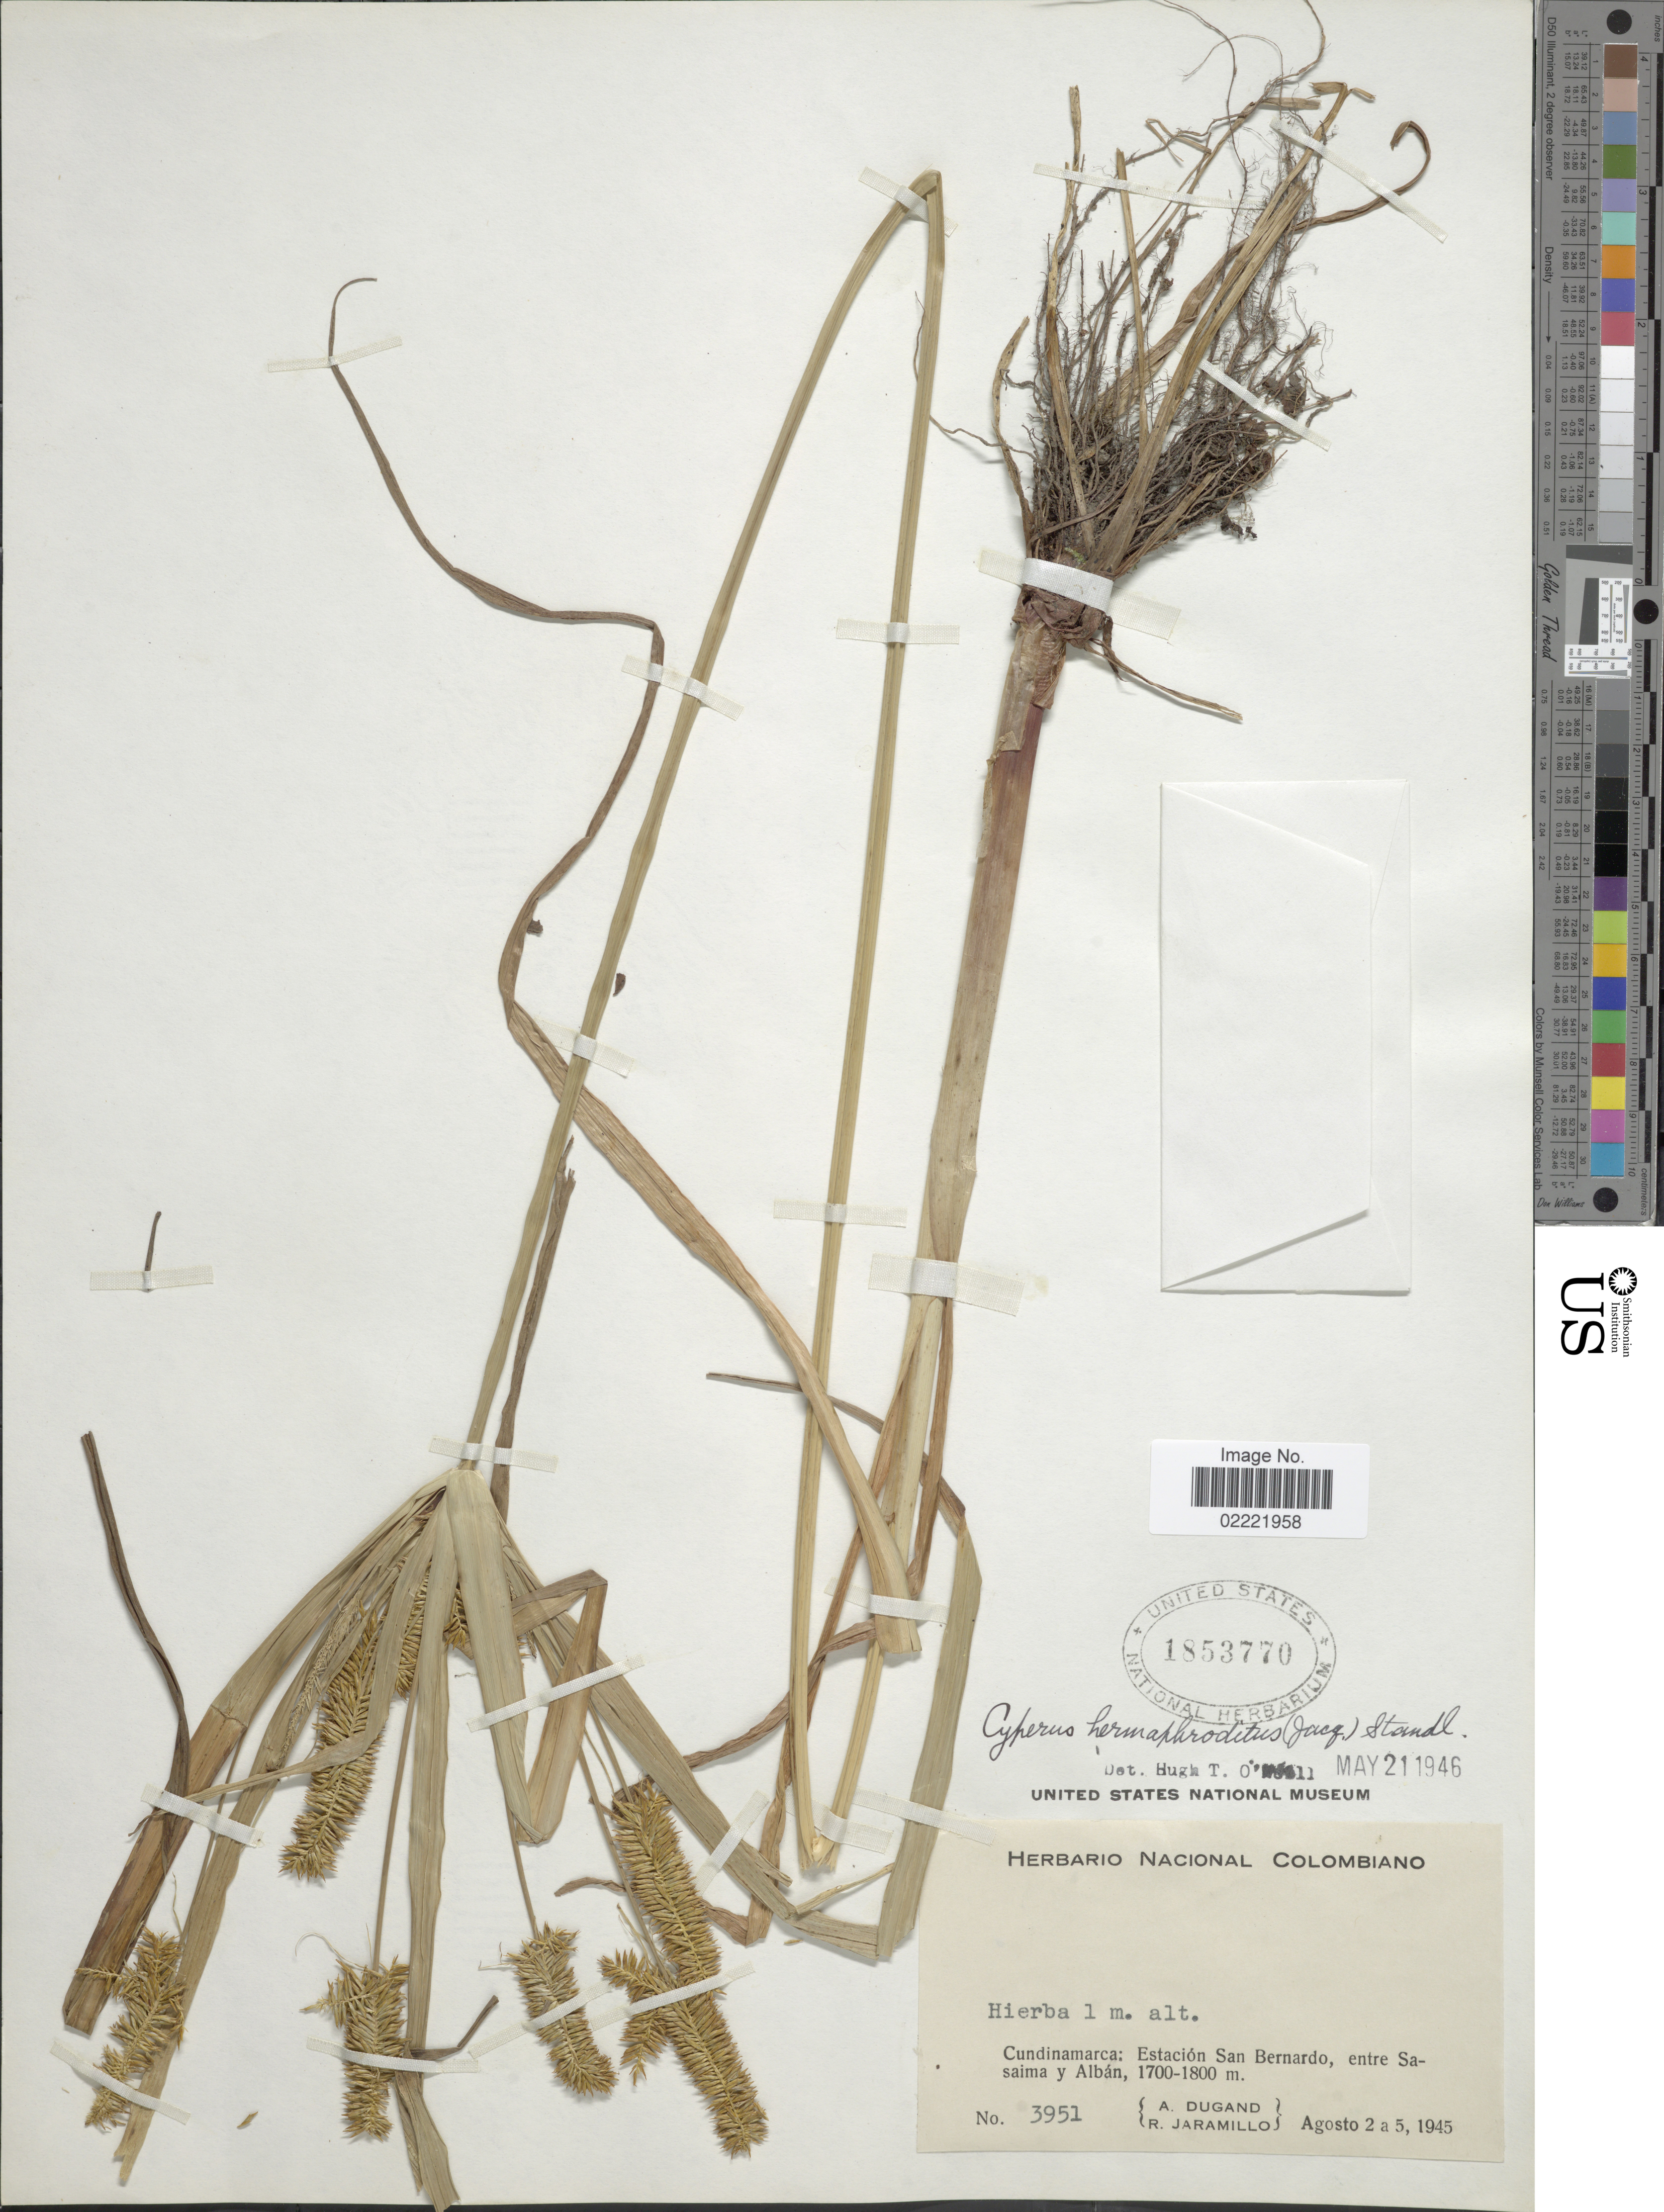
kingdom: Plantae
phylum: Tracheophyta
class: Liliopsida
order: Poales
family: Cyperaceae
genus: Cyperus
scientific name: Cyperus hermaphroditus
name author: (Jacq.) Standl.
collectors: A. Dugand & R. Jaramillo M.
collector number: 3951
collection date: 1945-08-02/1945-08-05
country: Colombia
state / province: Cundinamarca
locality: Estacion San Bernardo, entre Sasaima y Alban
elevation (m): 1700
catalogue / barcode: US 1853770